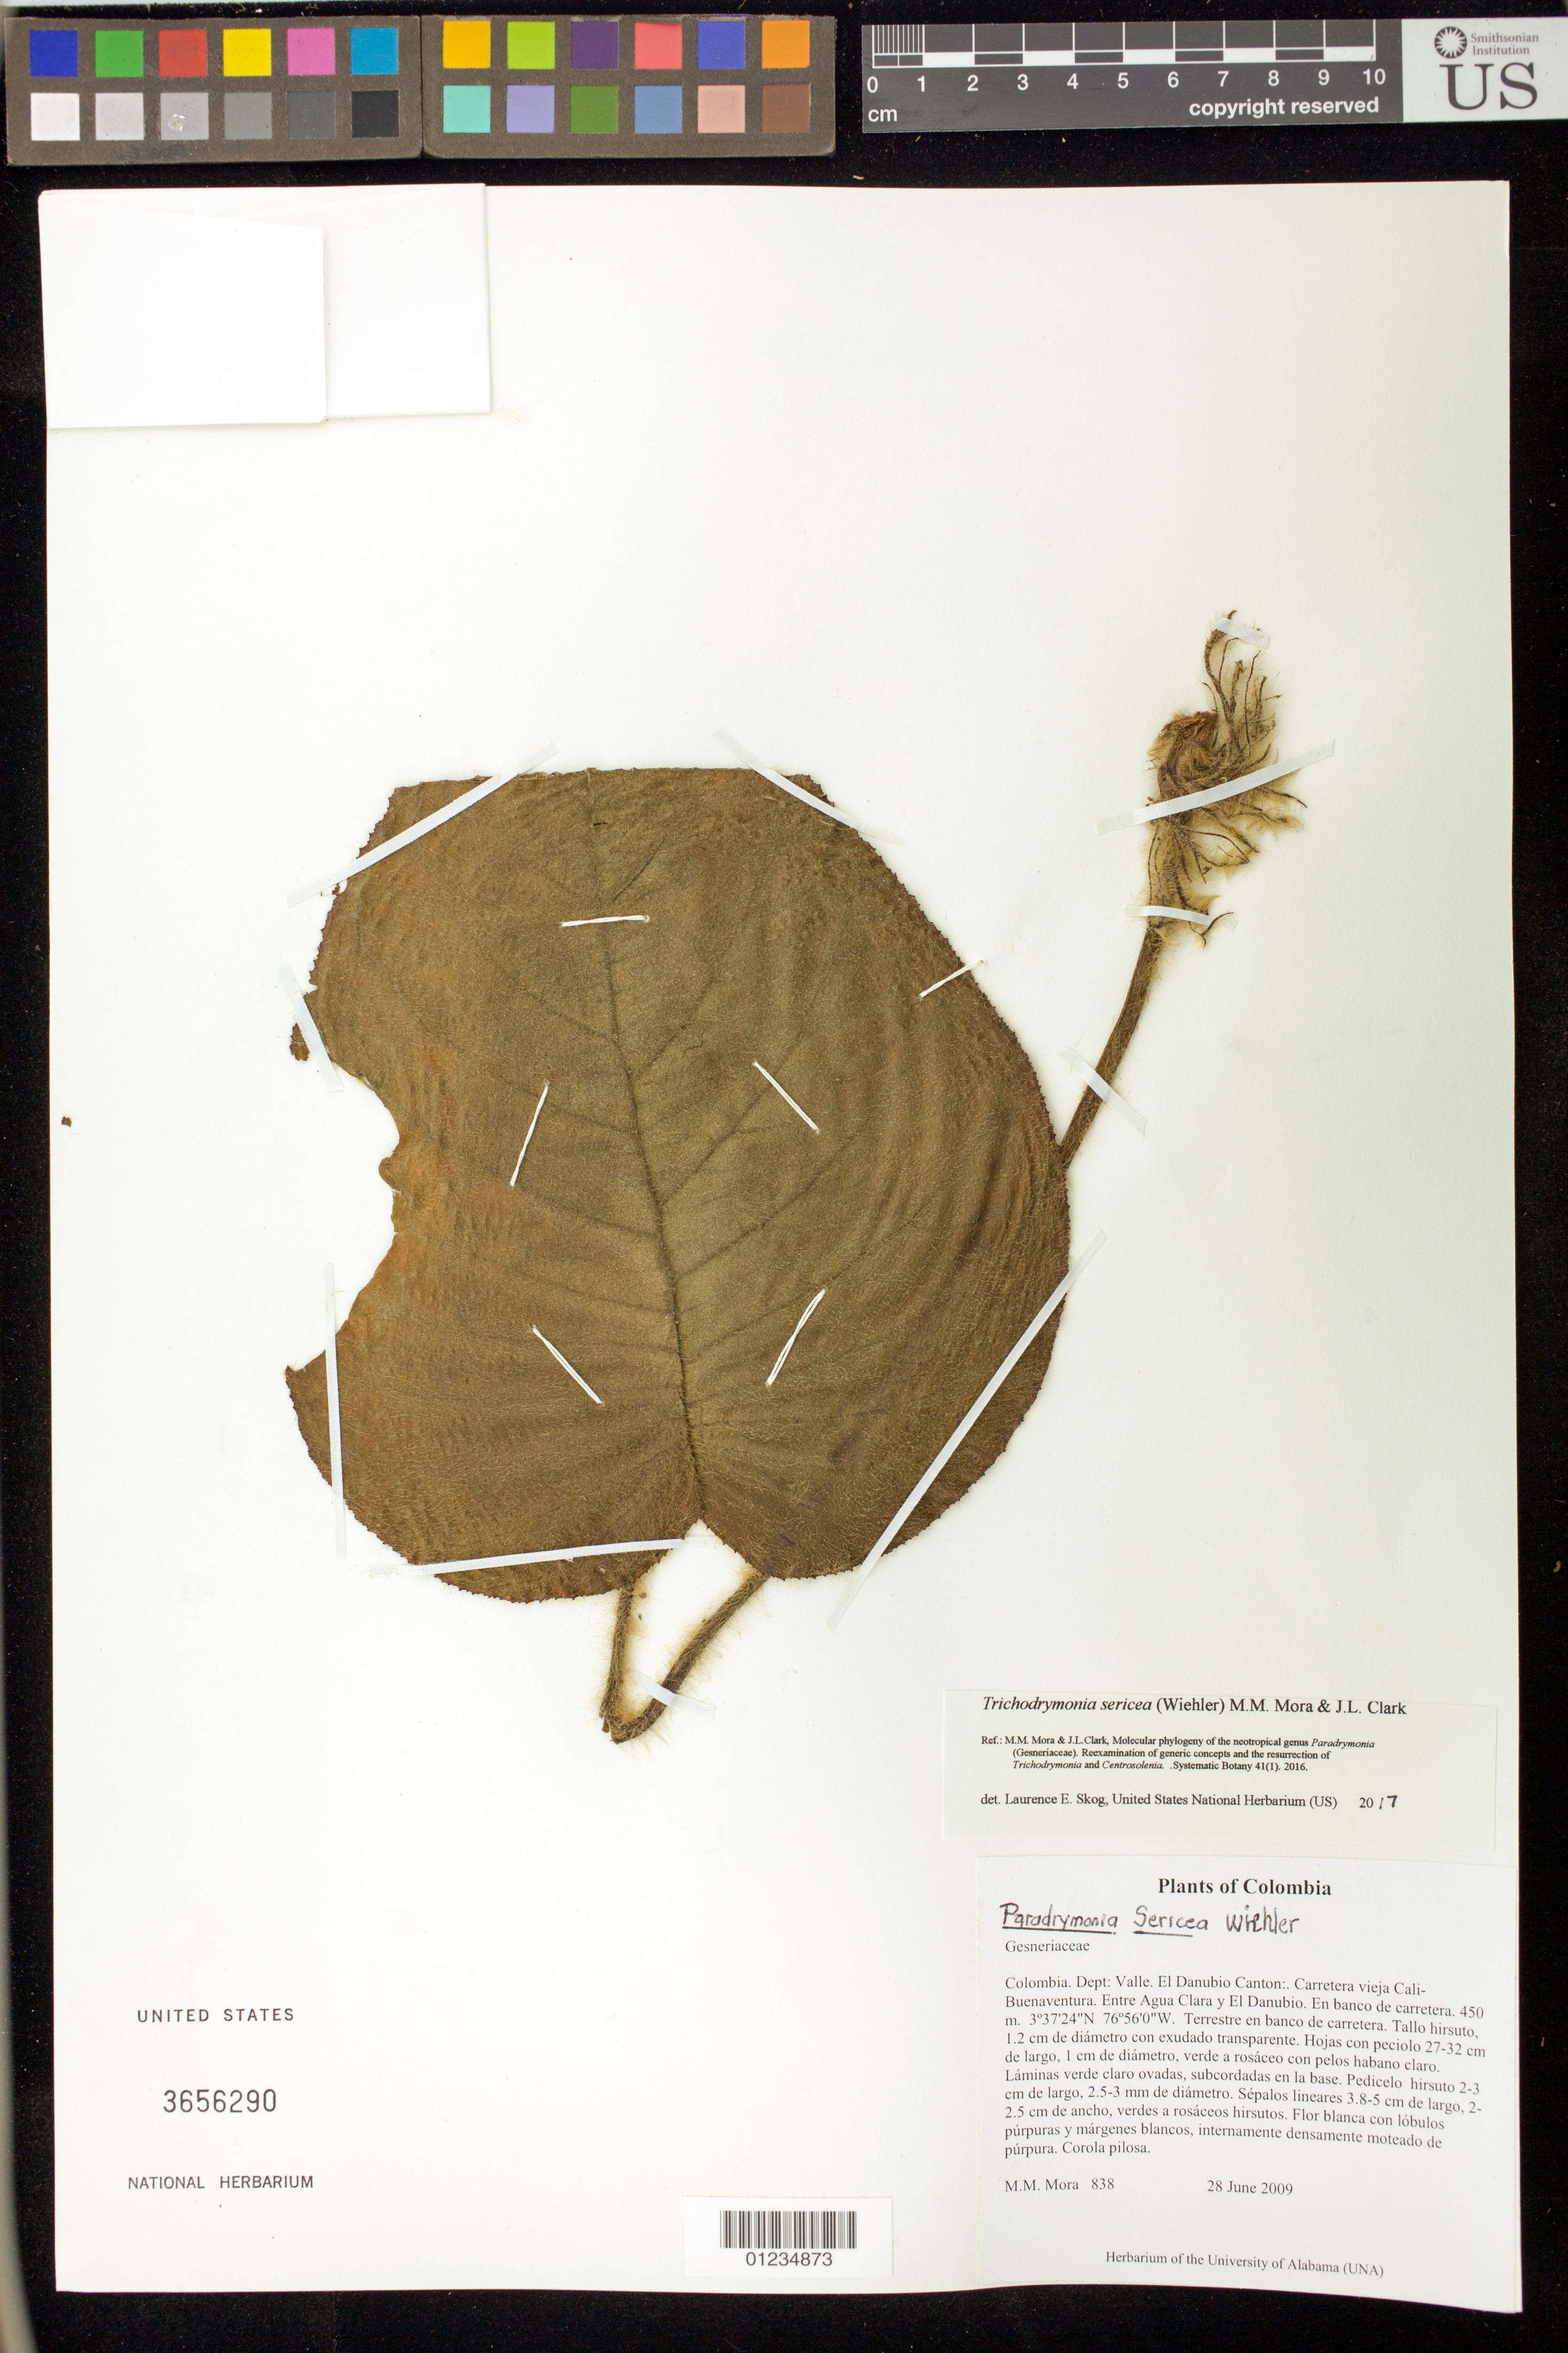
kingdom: Plantae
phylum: Tracheophyta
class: Magnoliopsida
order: Lamiales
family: Gesneriaceae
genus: Trichodrymonia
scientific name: Trichodrymonia sericea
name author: (Wiehler) M.M. Mora & J.L. Clark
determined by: Skog, Laurence E.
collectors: M. M. Mora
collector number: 838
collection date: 2009-06-28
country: Colombia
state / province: Valle del Cauca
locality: El Danubio Canton. Carretera vieja Cali-Buenaventura. Entre Agua Clara y El Danubio. En banco de carretera.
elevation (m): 450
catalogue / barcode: US 3656290